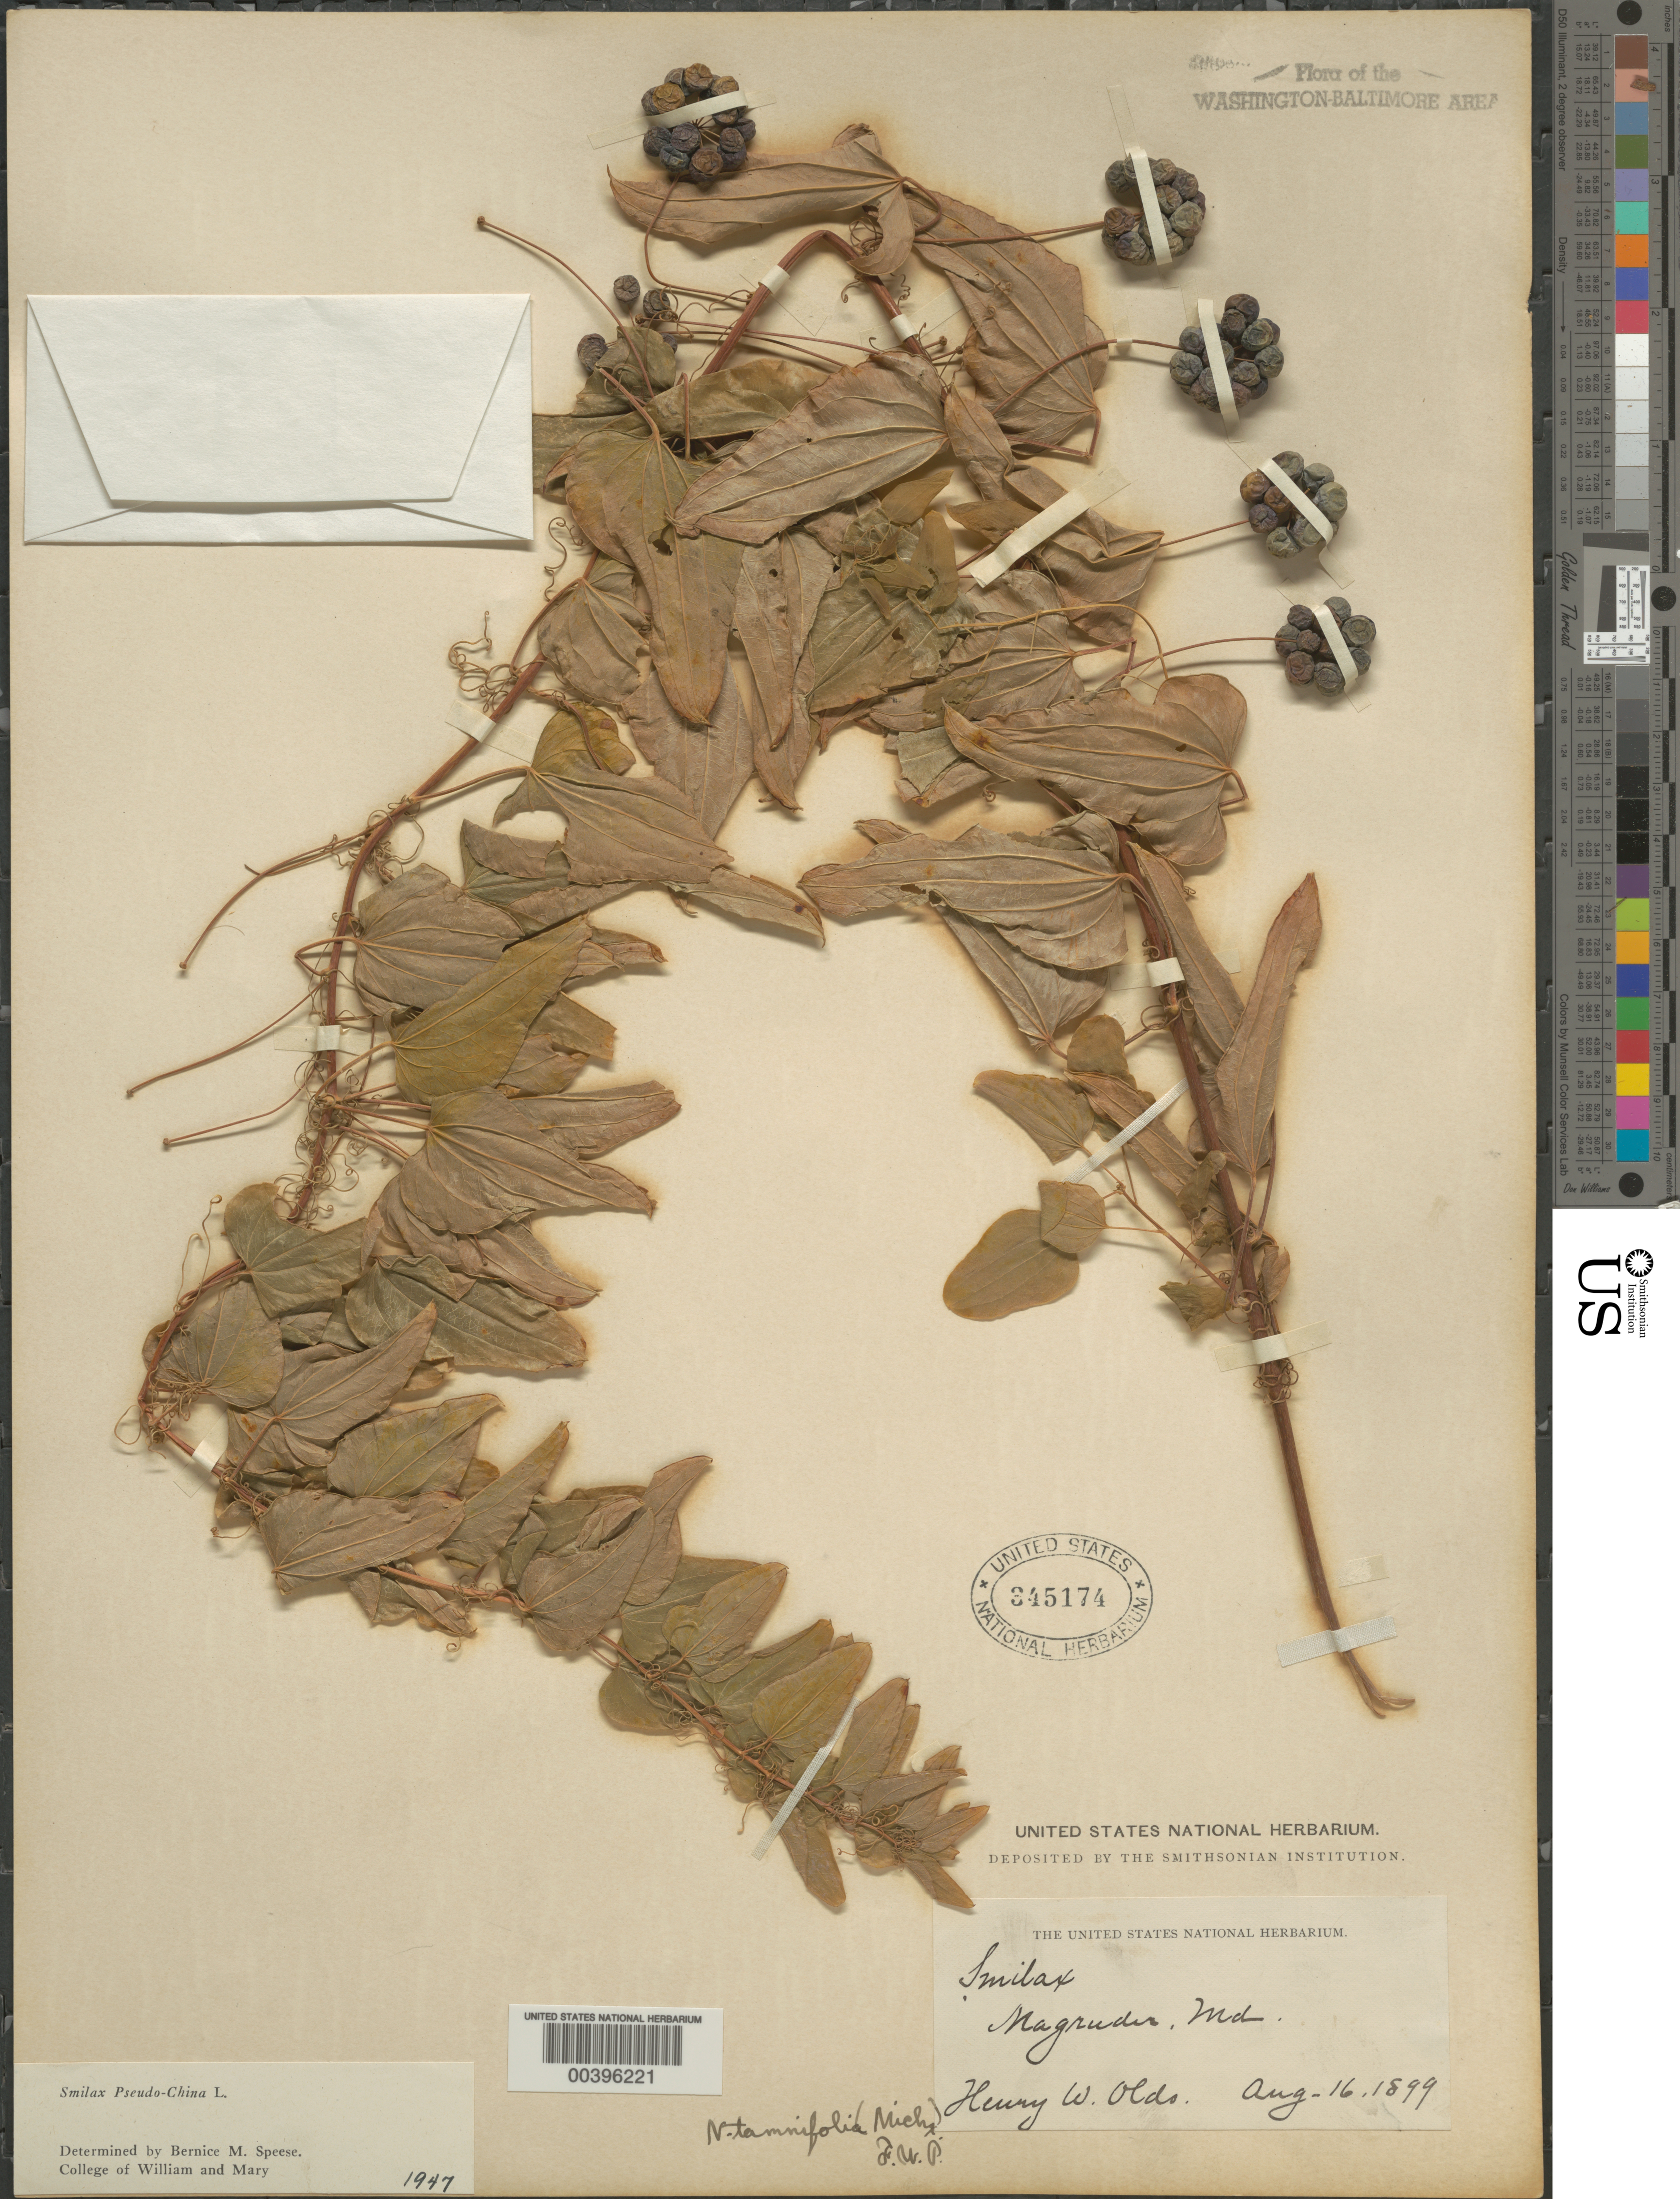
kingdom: Plantae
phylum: Tracheophyta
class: Liliopsida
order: Liliales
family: Smilacaceae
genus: Smilax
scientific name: Smilax pseudochina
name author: L.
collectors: H. W. Olds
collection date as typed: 06 Aug 1899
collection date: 1899-08-06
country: United States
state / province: Maryland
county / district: Prince George's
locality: Magruder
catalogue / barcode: US 345174